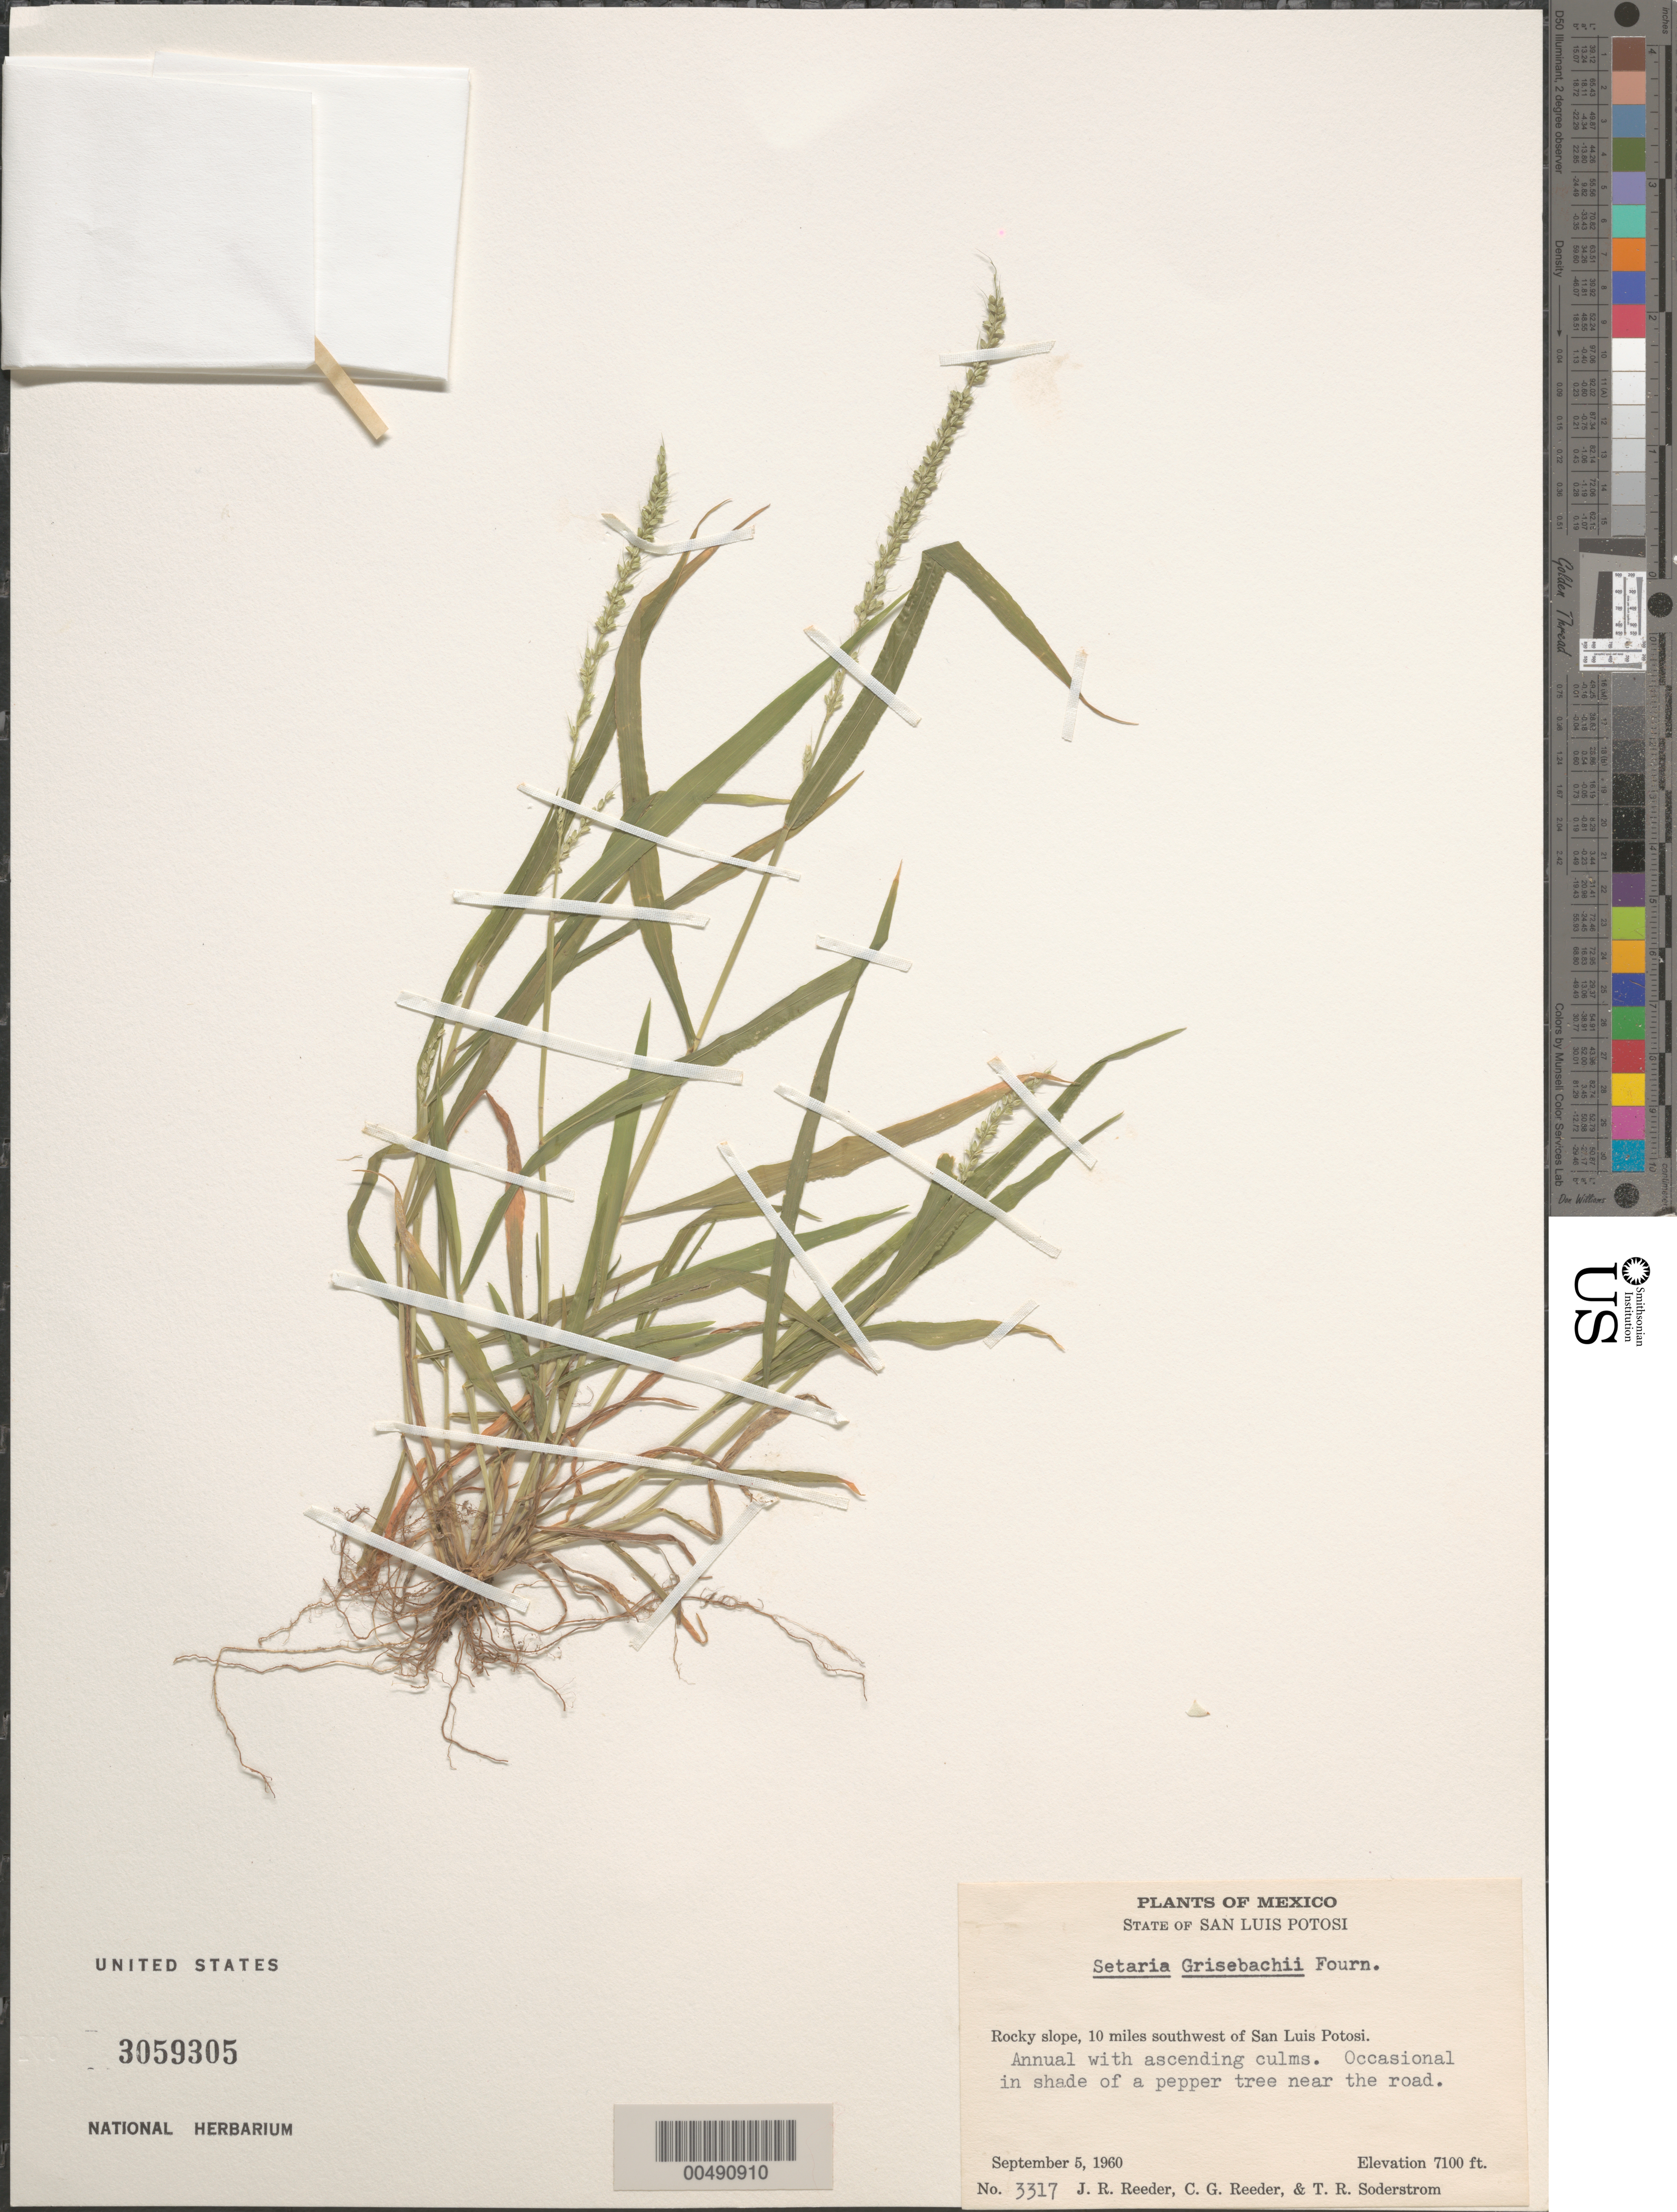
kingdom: Plantae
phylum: Tracheophyta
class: Liliopsida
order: Poales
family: Poaceae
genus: Setaria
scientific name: Setaria grisebachii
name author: E. Fourn.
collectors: J. R. Reeder, C. G. Reeder & T. R. Soderstrom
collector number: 3317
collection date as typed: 5 Sep 1960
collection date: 1960-09-05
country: Mexico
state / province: San Luis Potosi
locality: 10 mi SW of San Luis Potosi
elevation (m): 2164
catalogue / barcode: US 3059305